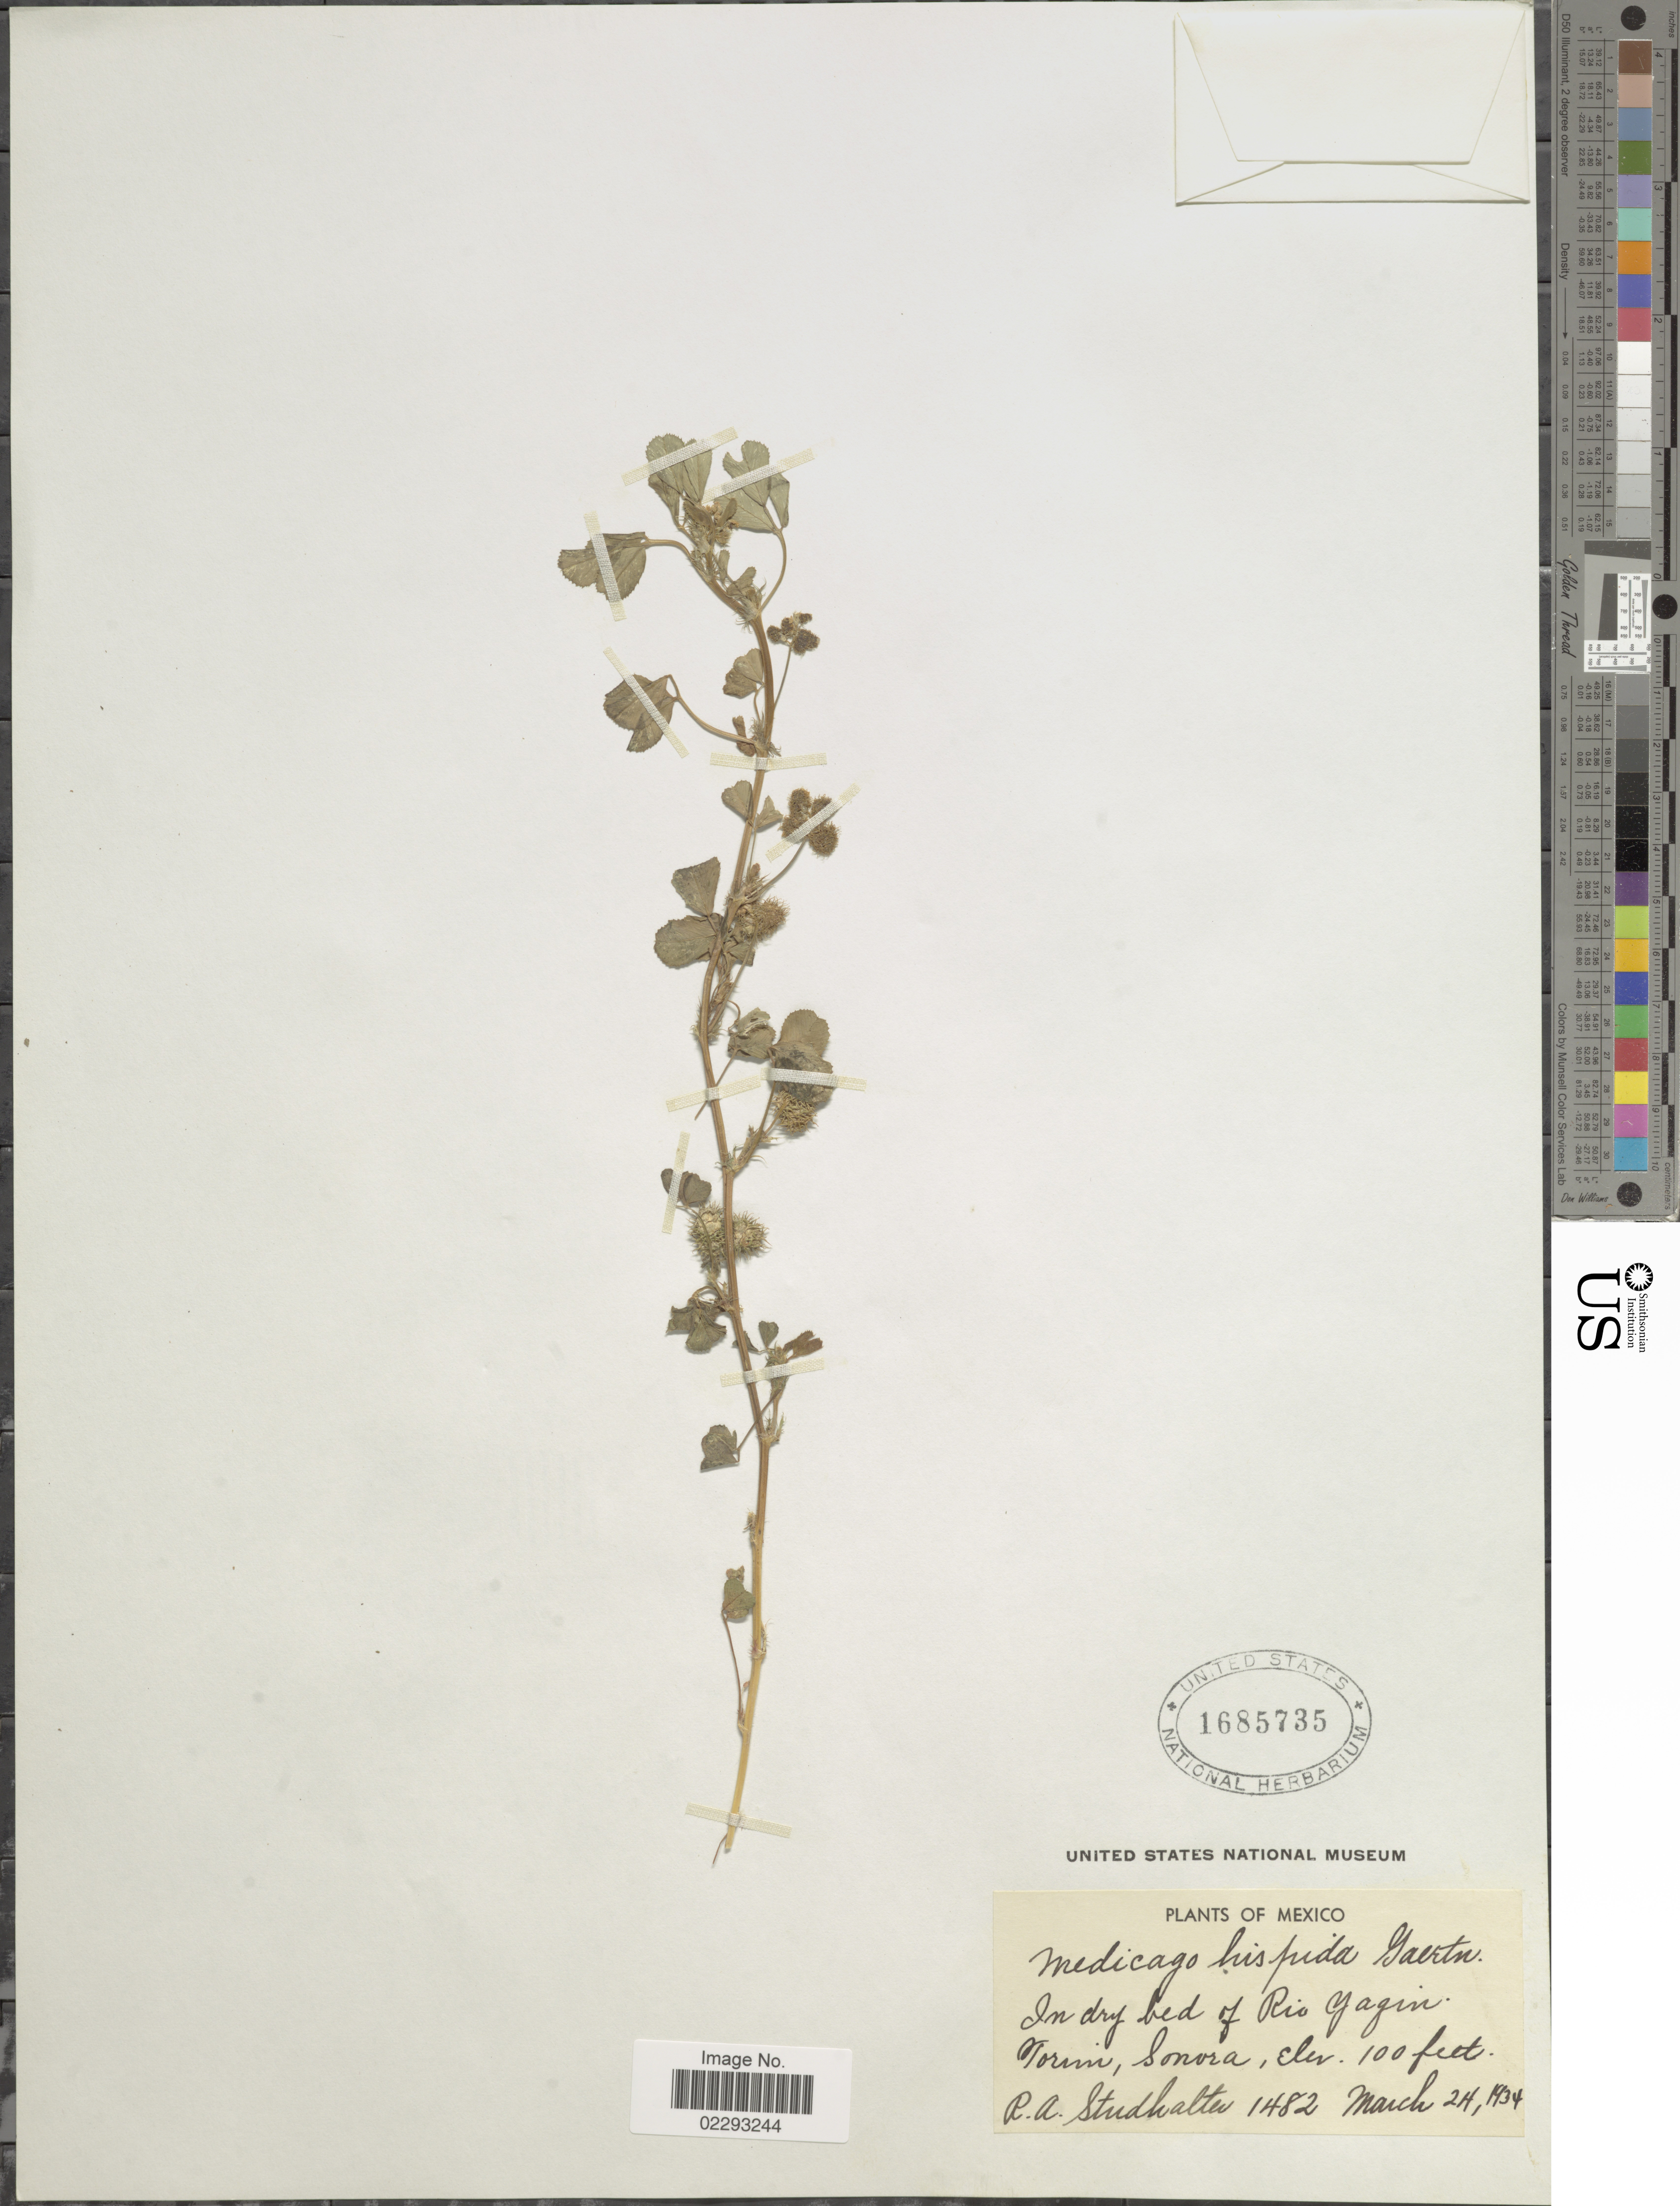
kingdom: Plantae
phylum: Tracheophyta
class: Magnoliopsida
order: Fabales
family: Fabaceae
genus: Medicago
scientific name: Medicago polymorpha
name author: L.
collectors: R. Studhalter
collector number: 1482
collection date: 1934-03-24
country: Mexico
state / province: Sonora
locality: In dry bed of Rio Yagin, Torim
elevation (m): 30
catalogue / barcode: US 1685735